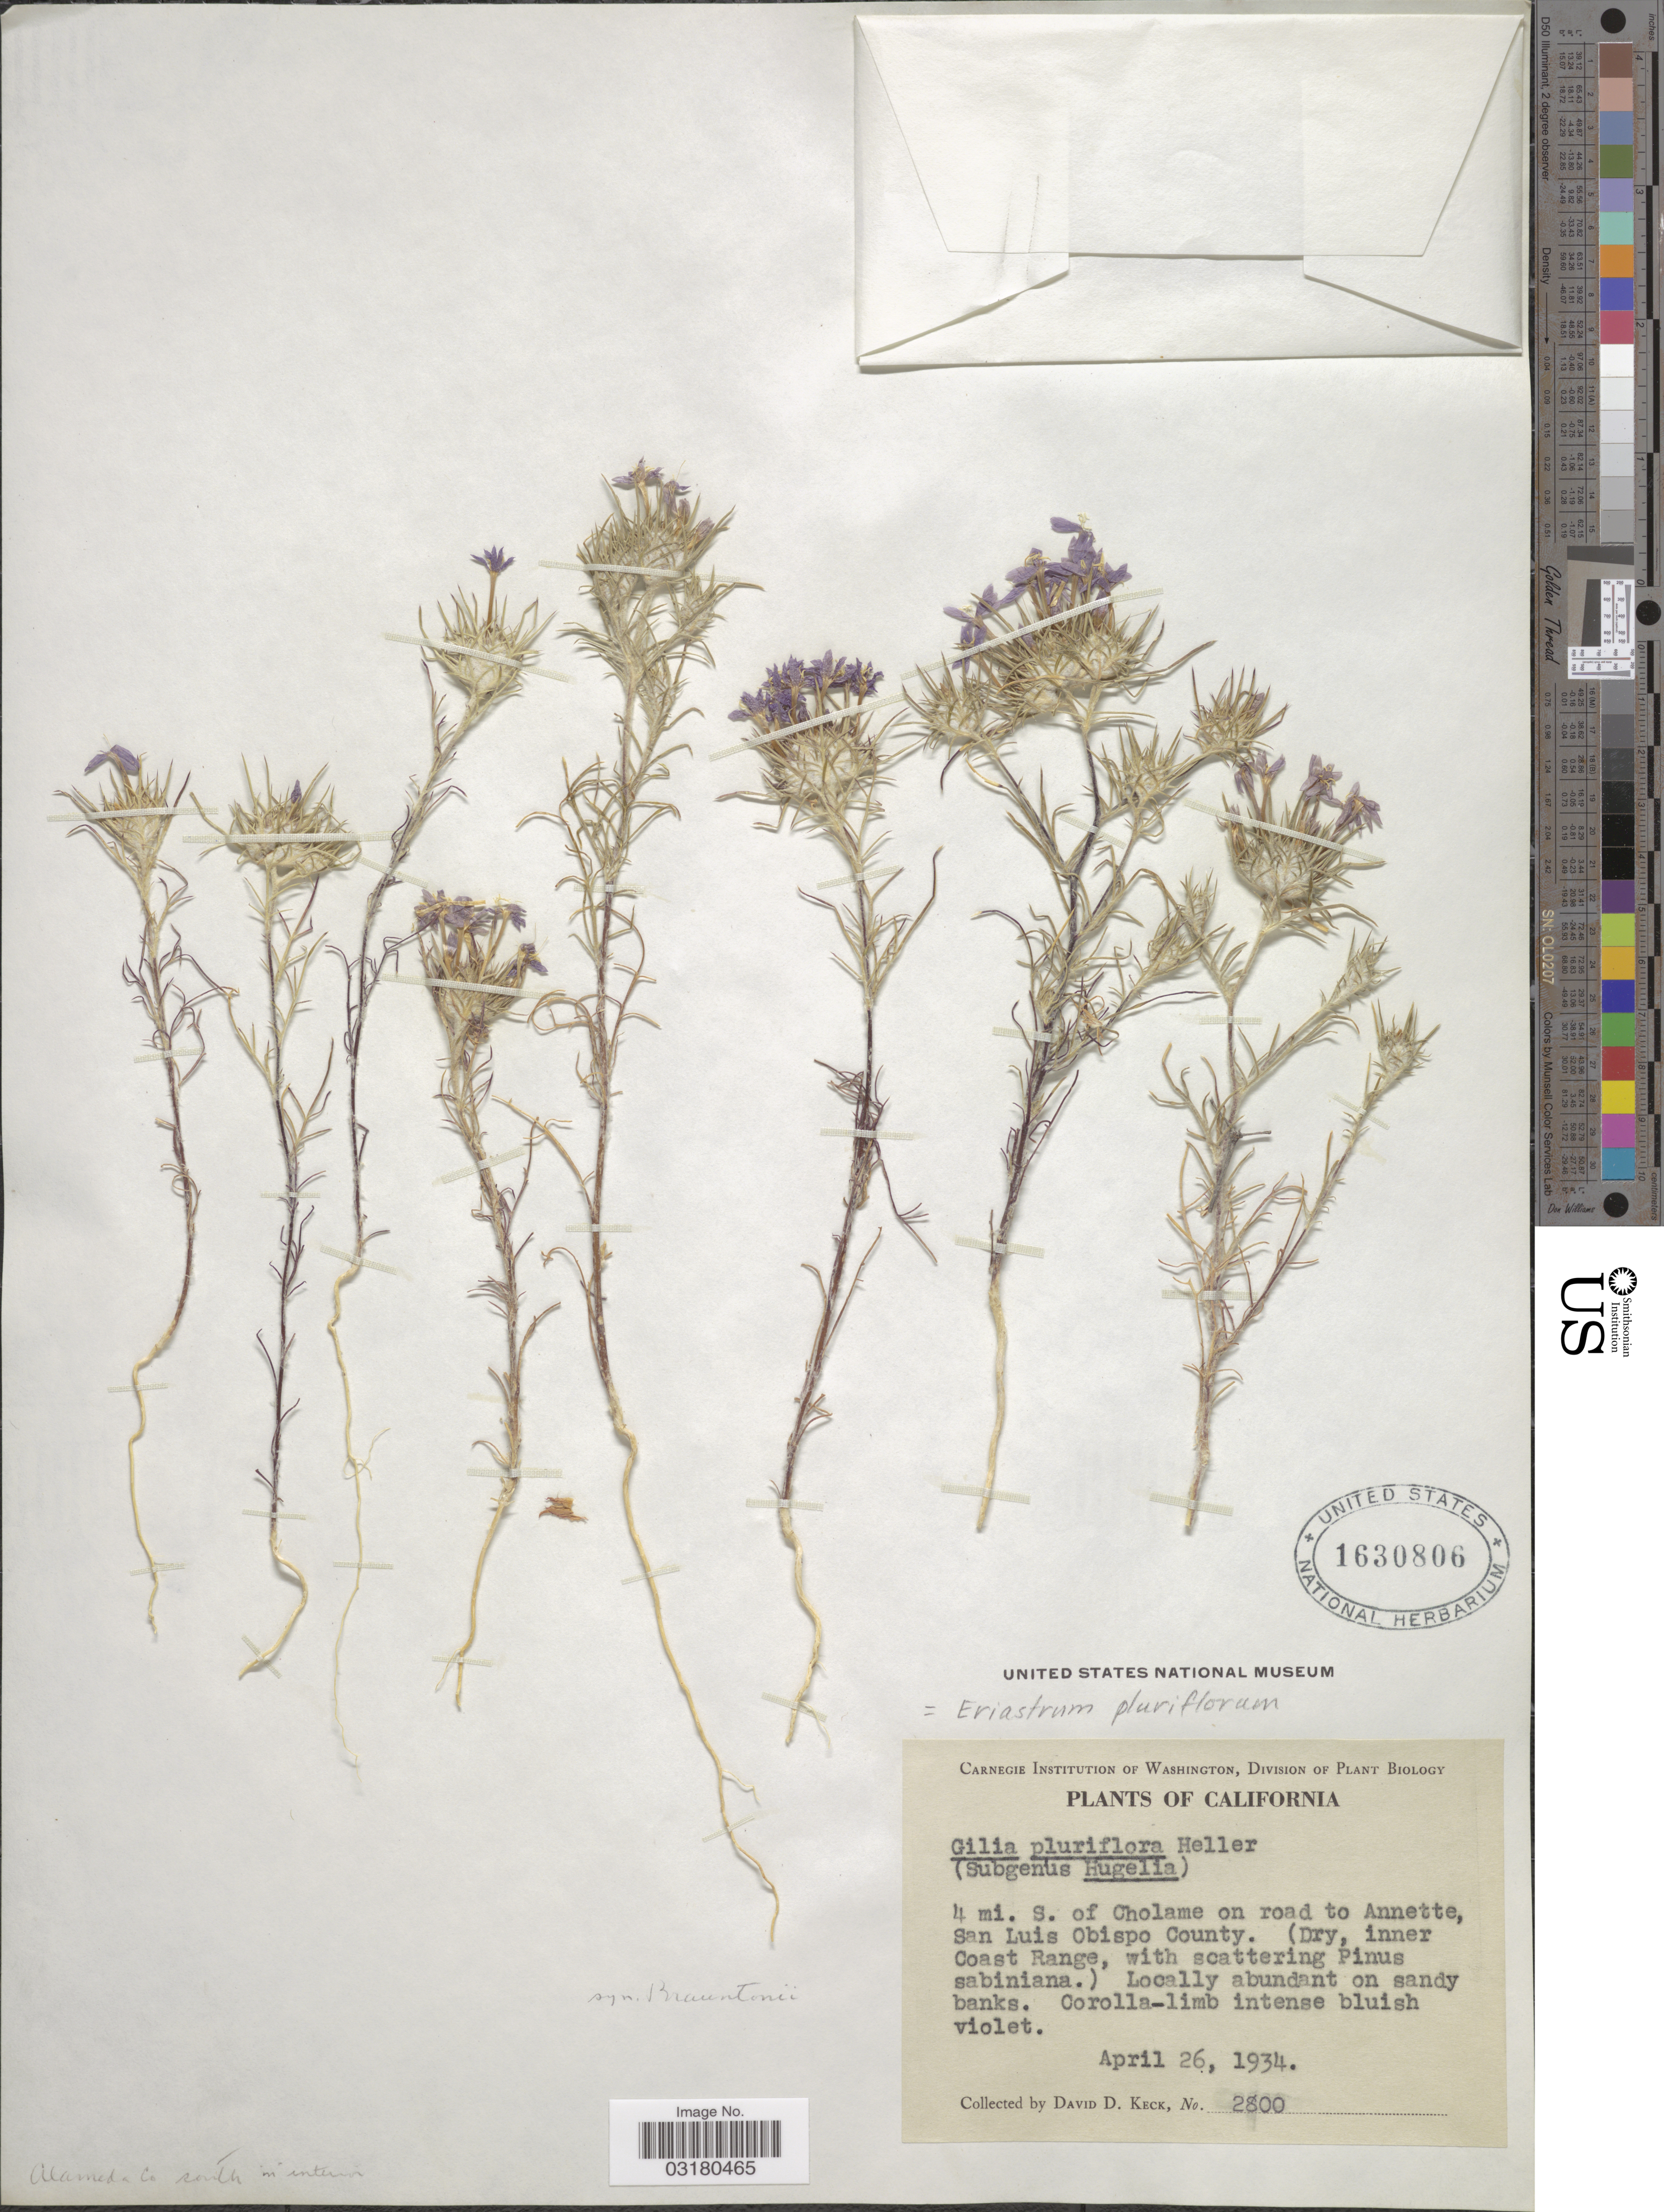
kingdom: Plantae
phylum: Tracheophyta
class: Magnoliopsida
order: Ericales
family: Polemoniaceae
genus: Eriastrum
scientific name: Eriastrum pluriflorum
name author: (A. Heller) H. Mason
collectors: D. D. Keck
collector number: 2800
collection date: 1934-04-26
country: United States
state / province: California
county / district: San Luis Obispo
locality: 4 mi. S. of Cholame on road to Annette, San Luis Obispo County.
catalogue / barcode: US 1630806